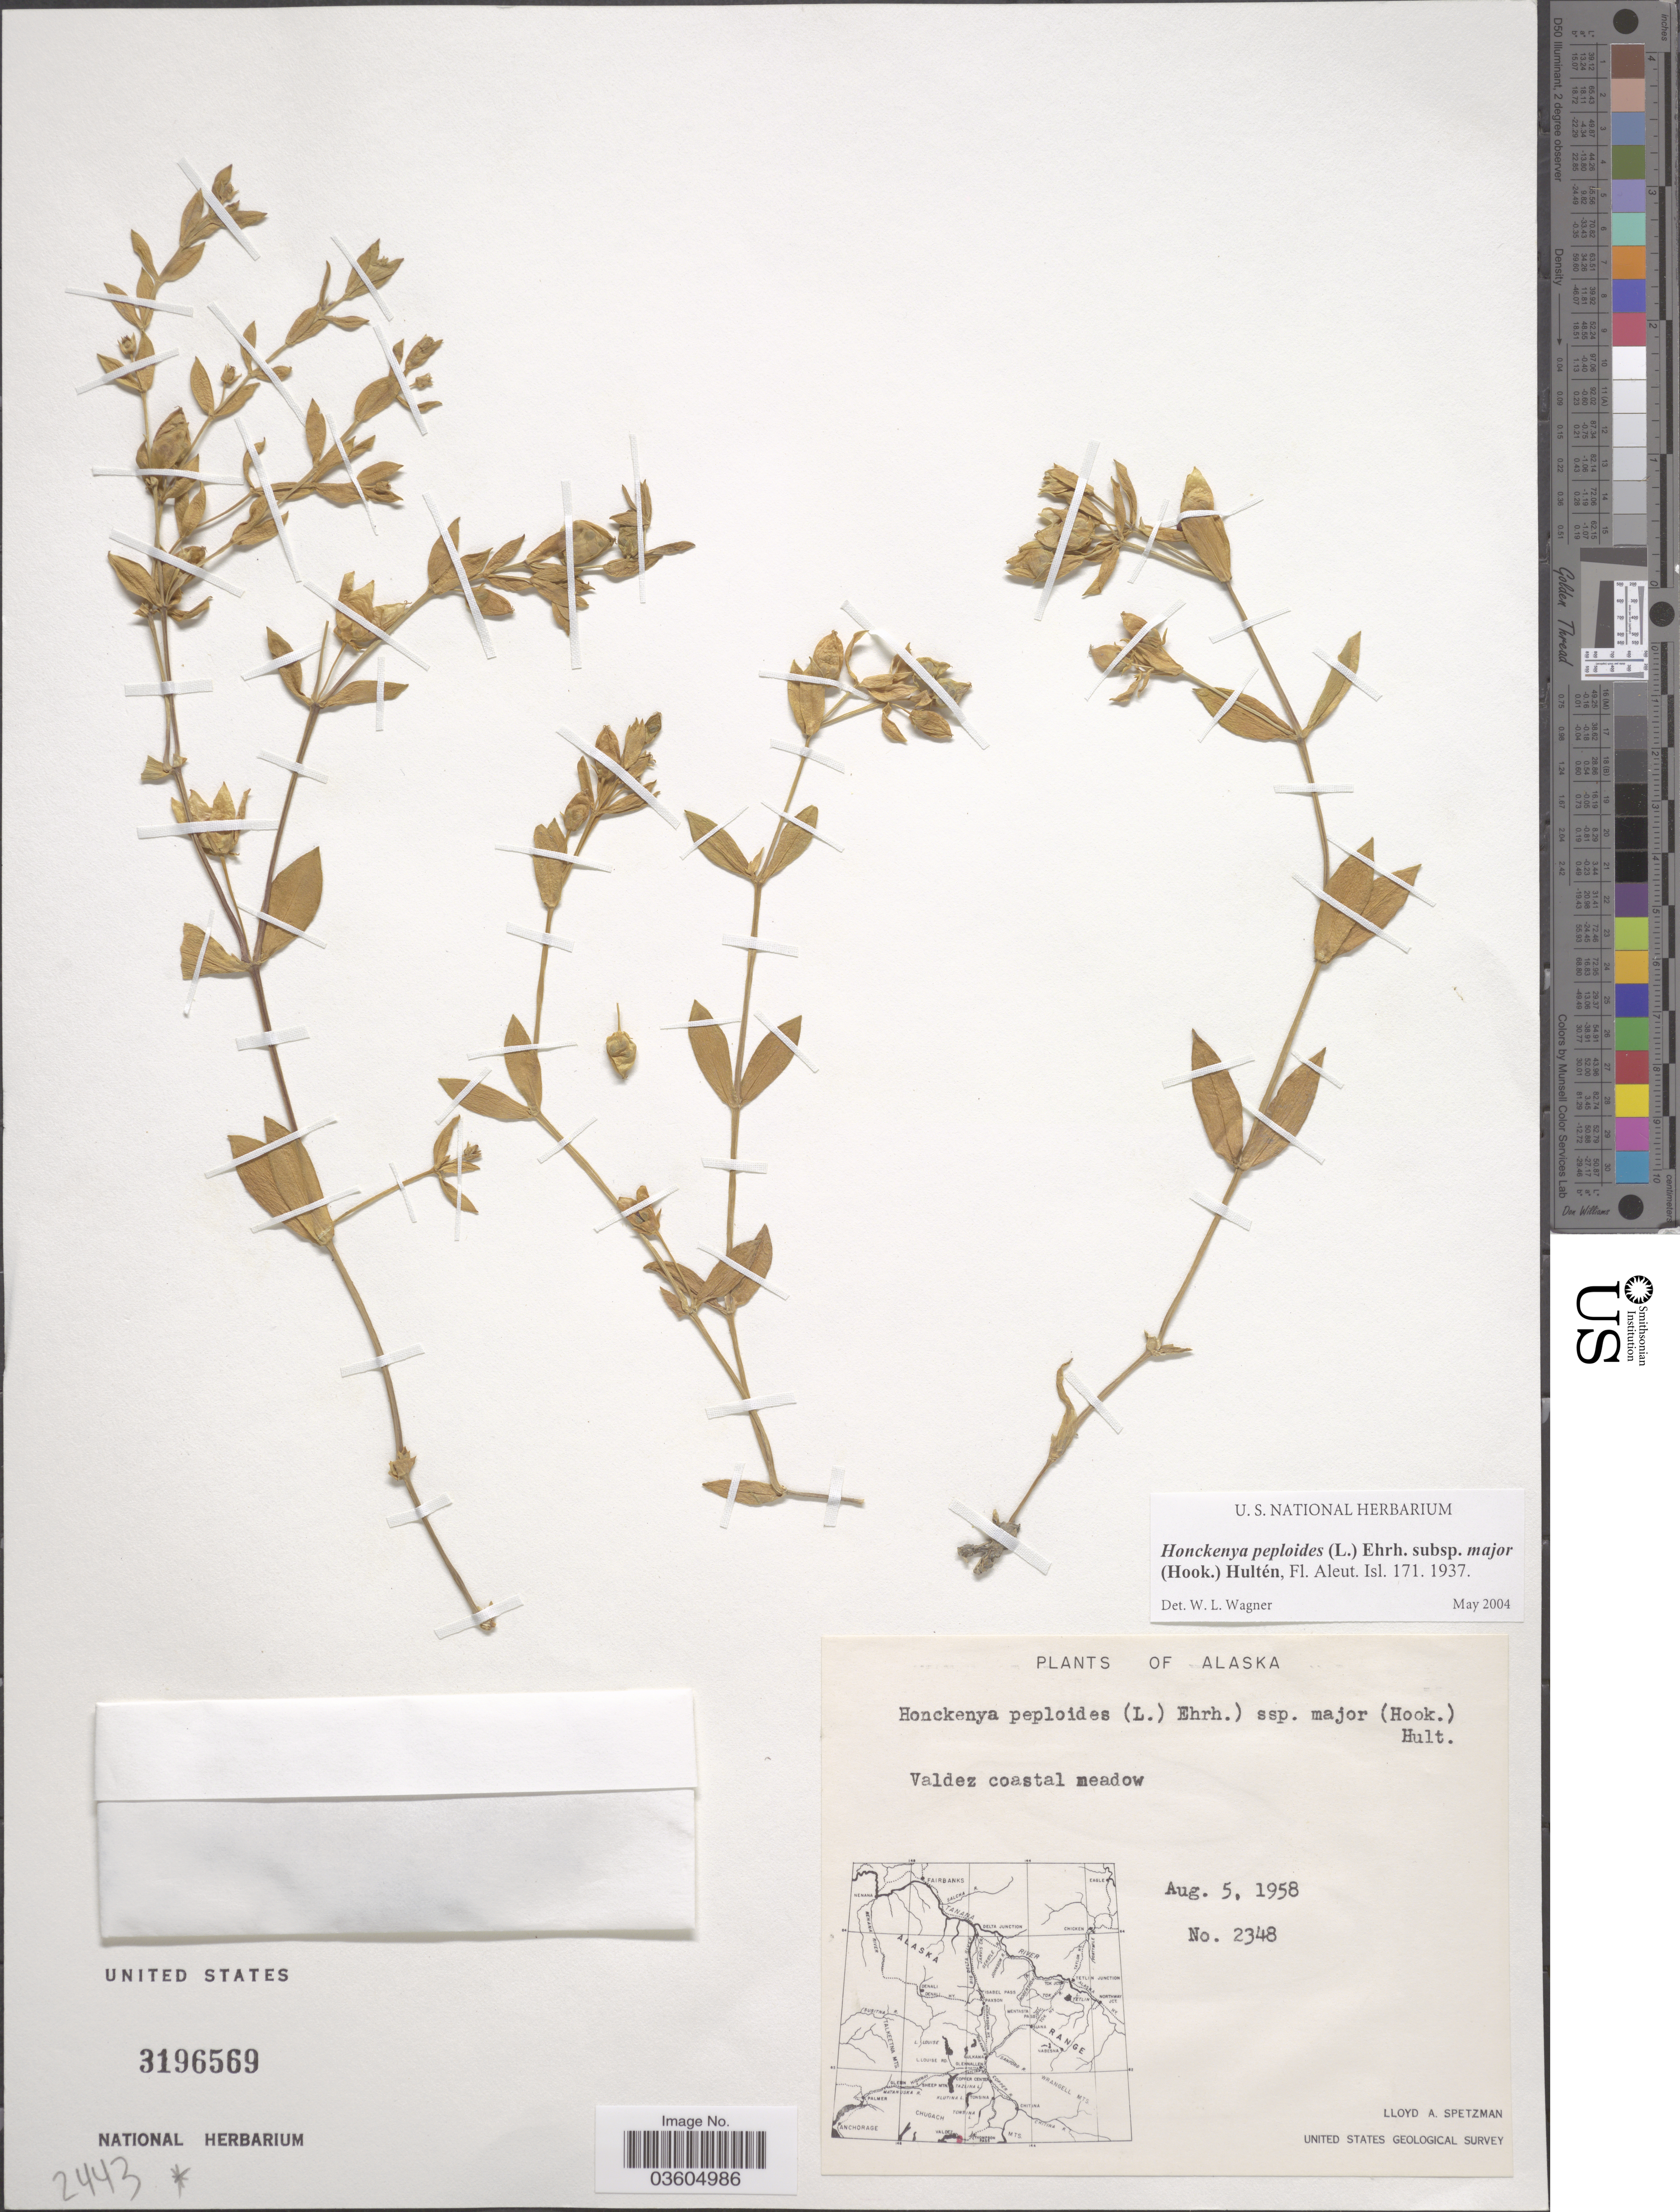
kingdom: Plantae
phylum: Tracheophyta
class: Magnoliopsida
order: Caryophyllales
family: Caryophyllaceae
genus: Honckenya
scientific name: Honckenya peploides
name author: (L.) Ehrh.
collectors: L. Spetzman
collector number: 2348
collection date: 1958-08-05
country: United States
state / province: Alaska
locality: Valdez coastal meadow.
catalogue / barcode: US 3196569